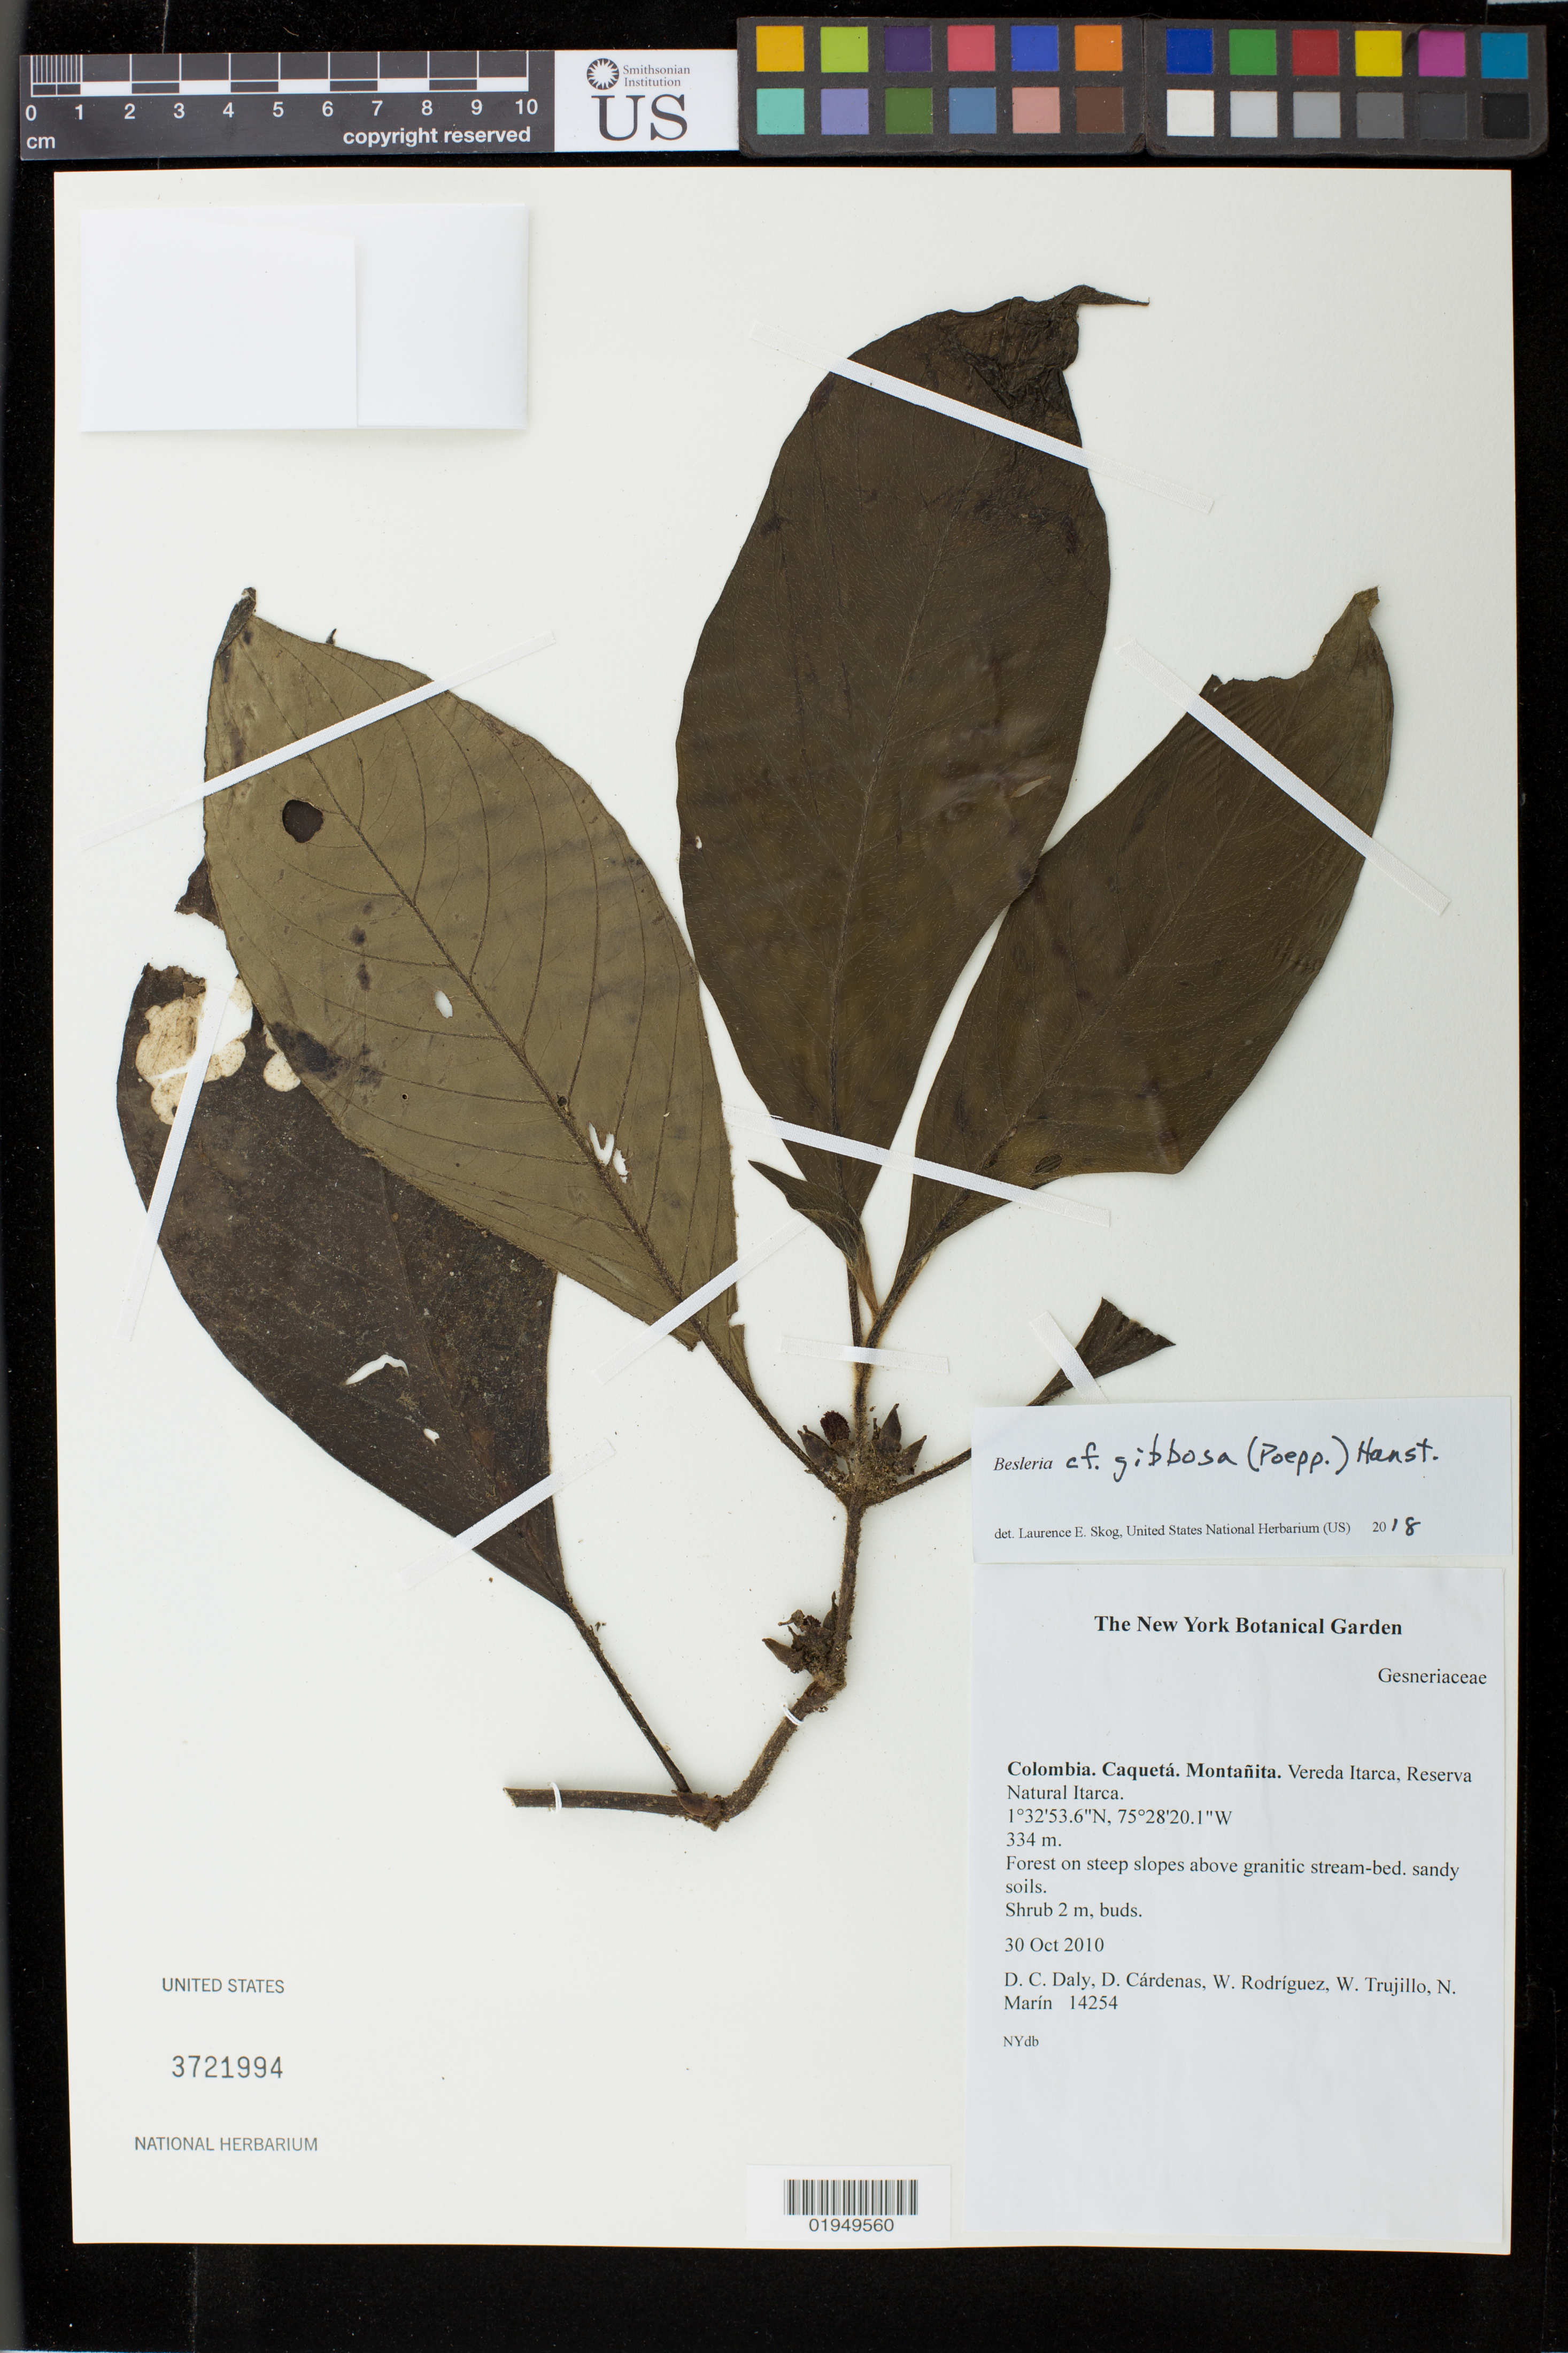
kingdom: Plantae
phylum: Tracheophyta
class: Magnoliopsida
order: Lamiales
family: Gesneriaceae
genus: Besleria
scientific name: Besleria gibbosa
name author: (Poepp.) Hanst.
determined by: Skog, Laurence E.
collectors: D. C. Daly, D. Cardenas, W. Rodriguez, W. Trujillo & N. Marín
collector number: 14254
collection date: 2010-10-30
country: Colombia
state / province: Caqueta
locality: Vereda Itarca, Reserva Natural Itarca.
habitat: Forest on steep slopes above granitic stream-bed. Sandy soils.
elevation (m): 334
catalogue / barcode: US 3721994